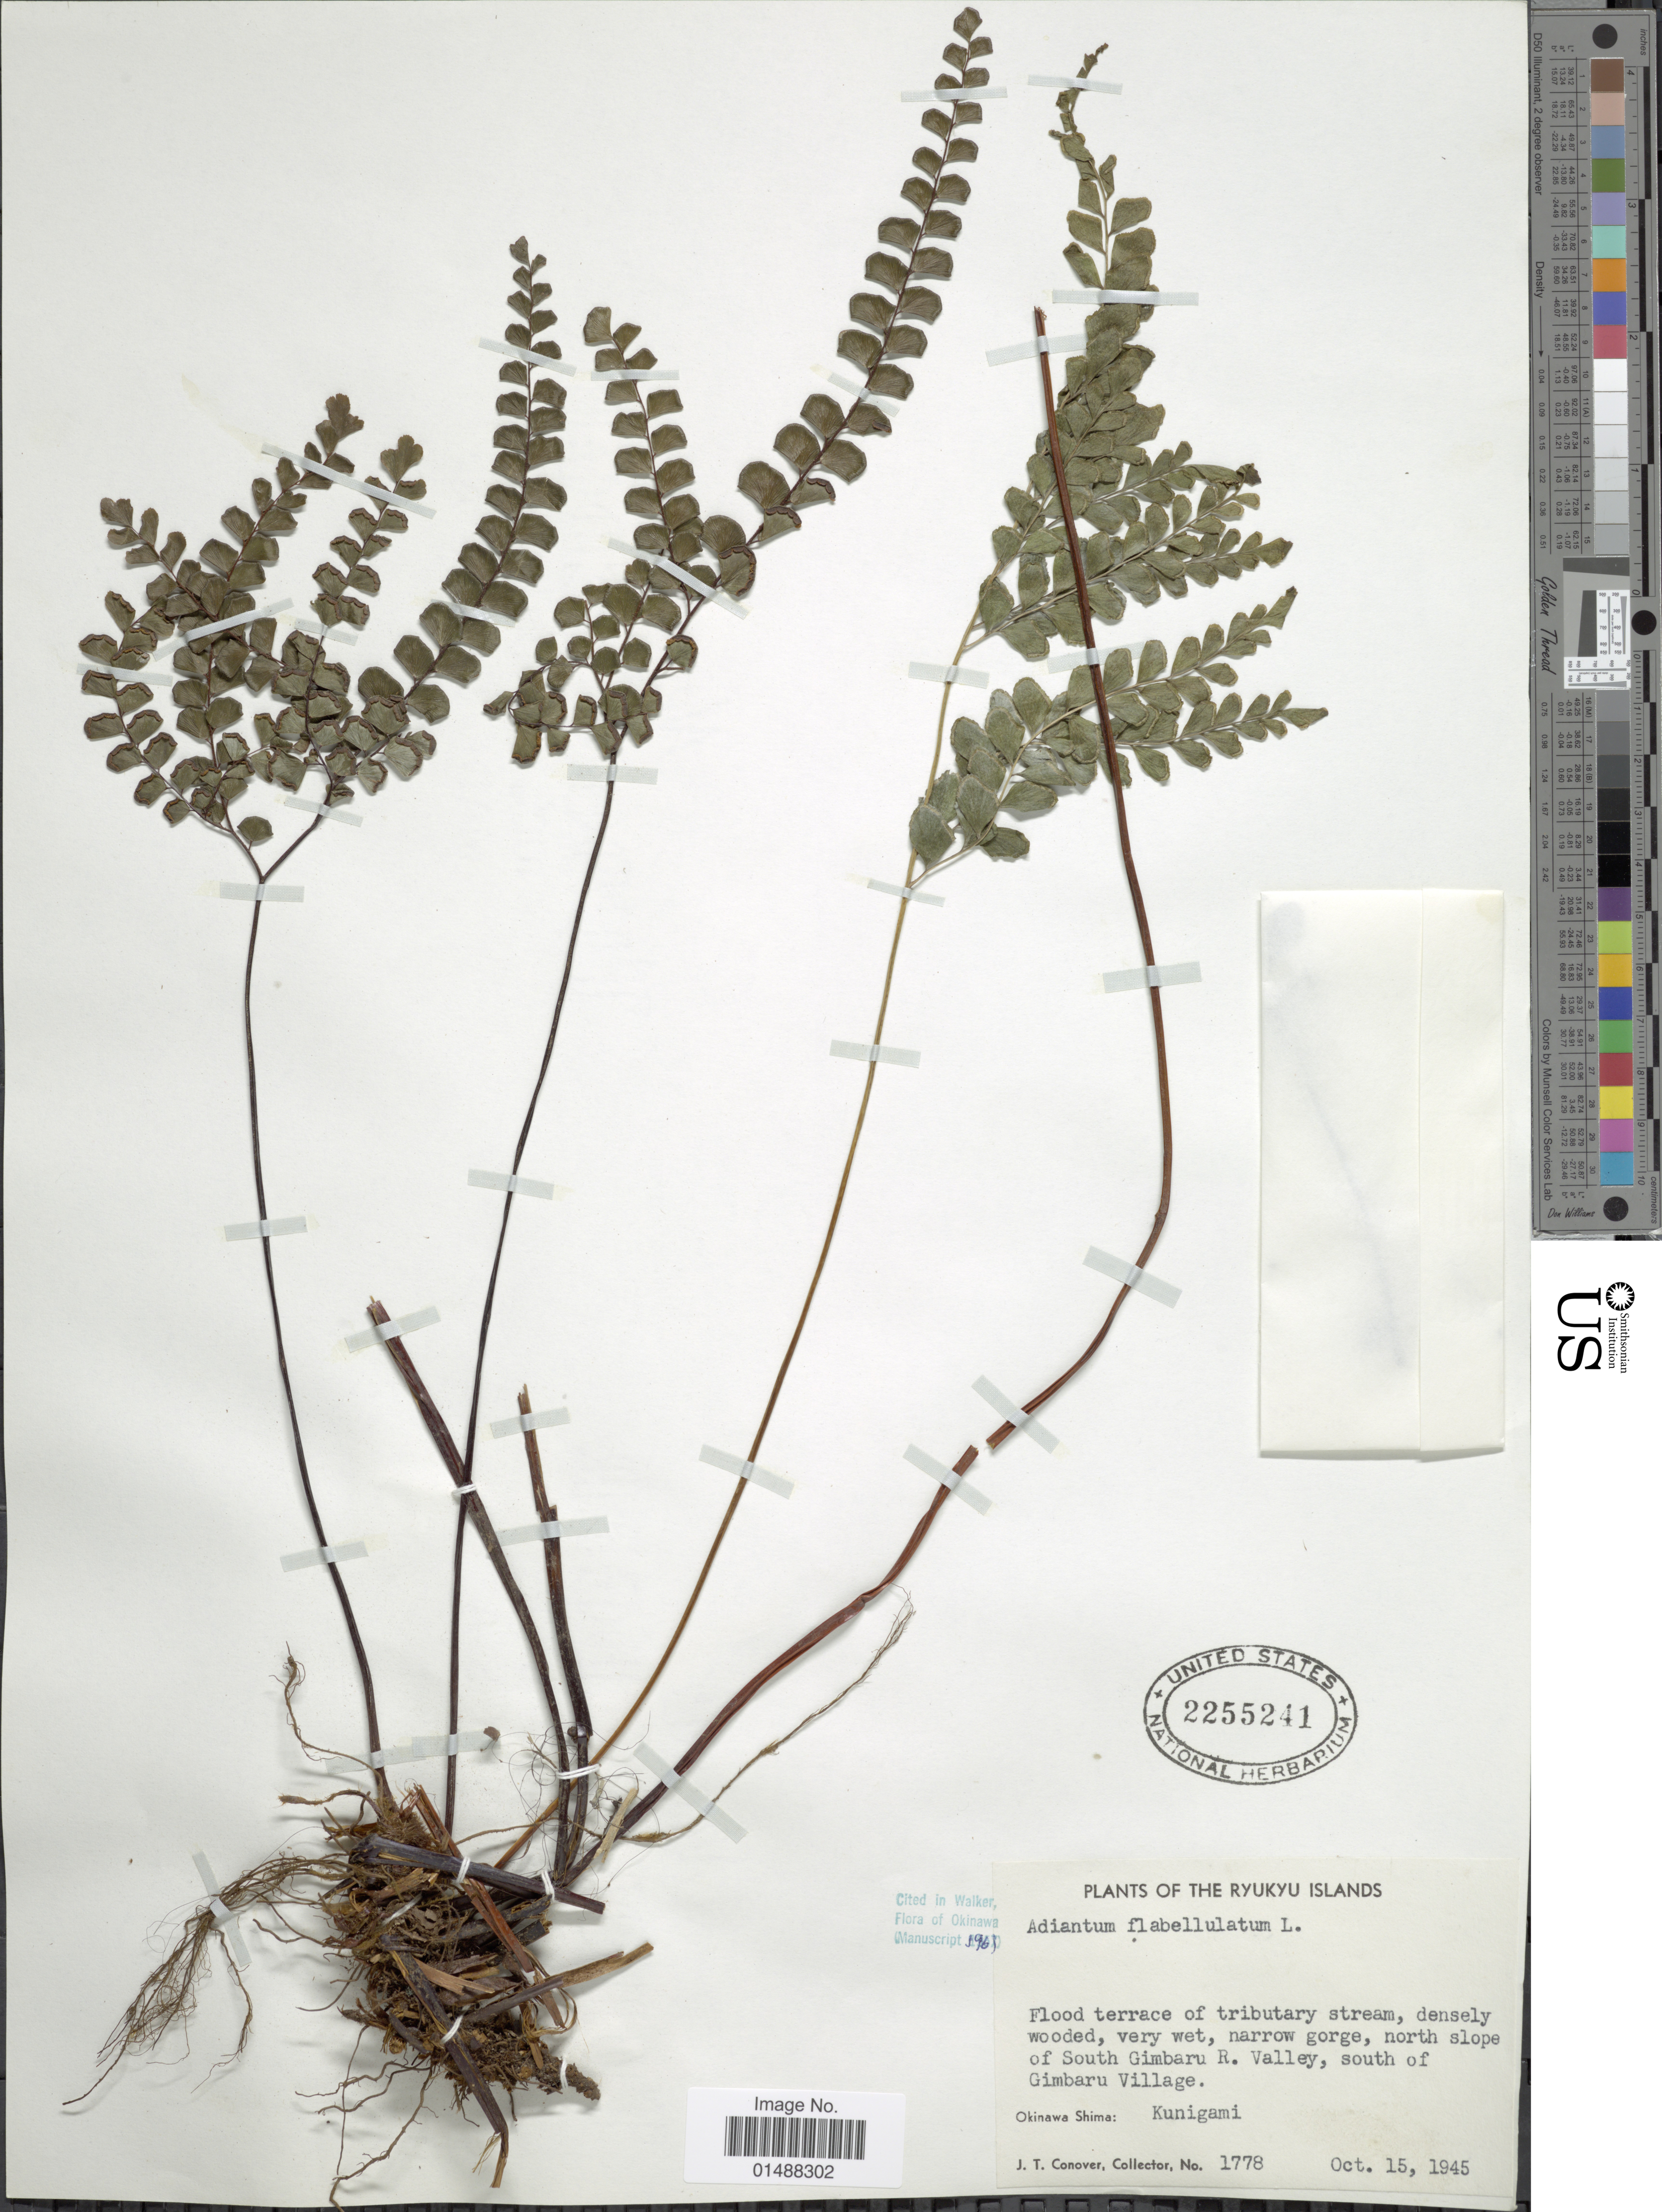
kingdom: Plantae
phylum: Tracheophyta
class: Polypodiopsida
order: Polypodiales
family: Pteridaceae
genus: Adiantum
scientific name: Adiantum flabellulatum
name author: L.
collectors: J. T. Conover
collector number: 1778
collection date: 1945-10-15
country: Japan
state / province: Okinawa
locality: Ryukyu Islands, north slope of South Gimbaru R. Valley, south of Gimbaru Village, Okinawa Shima: Kunigami.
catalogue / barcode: US 2255241